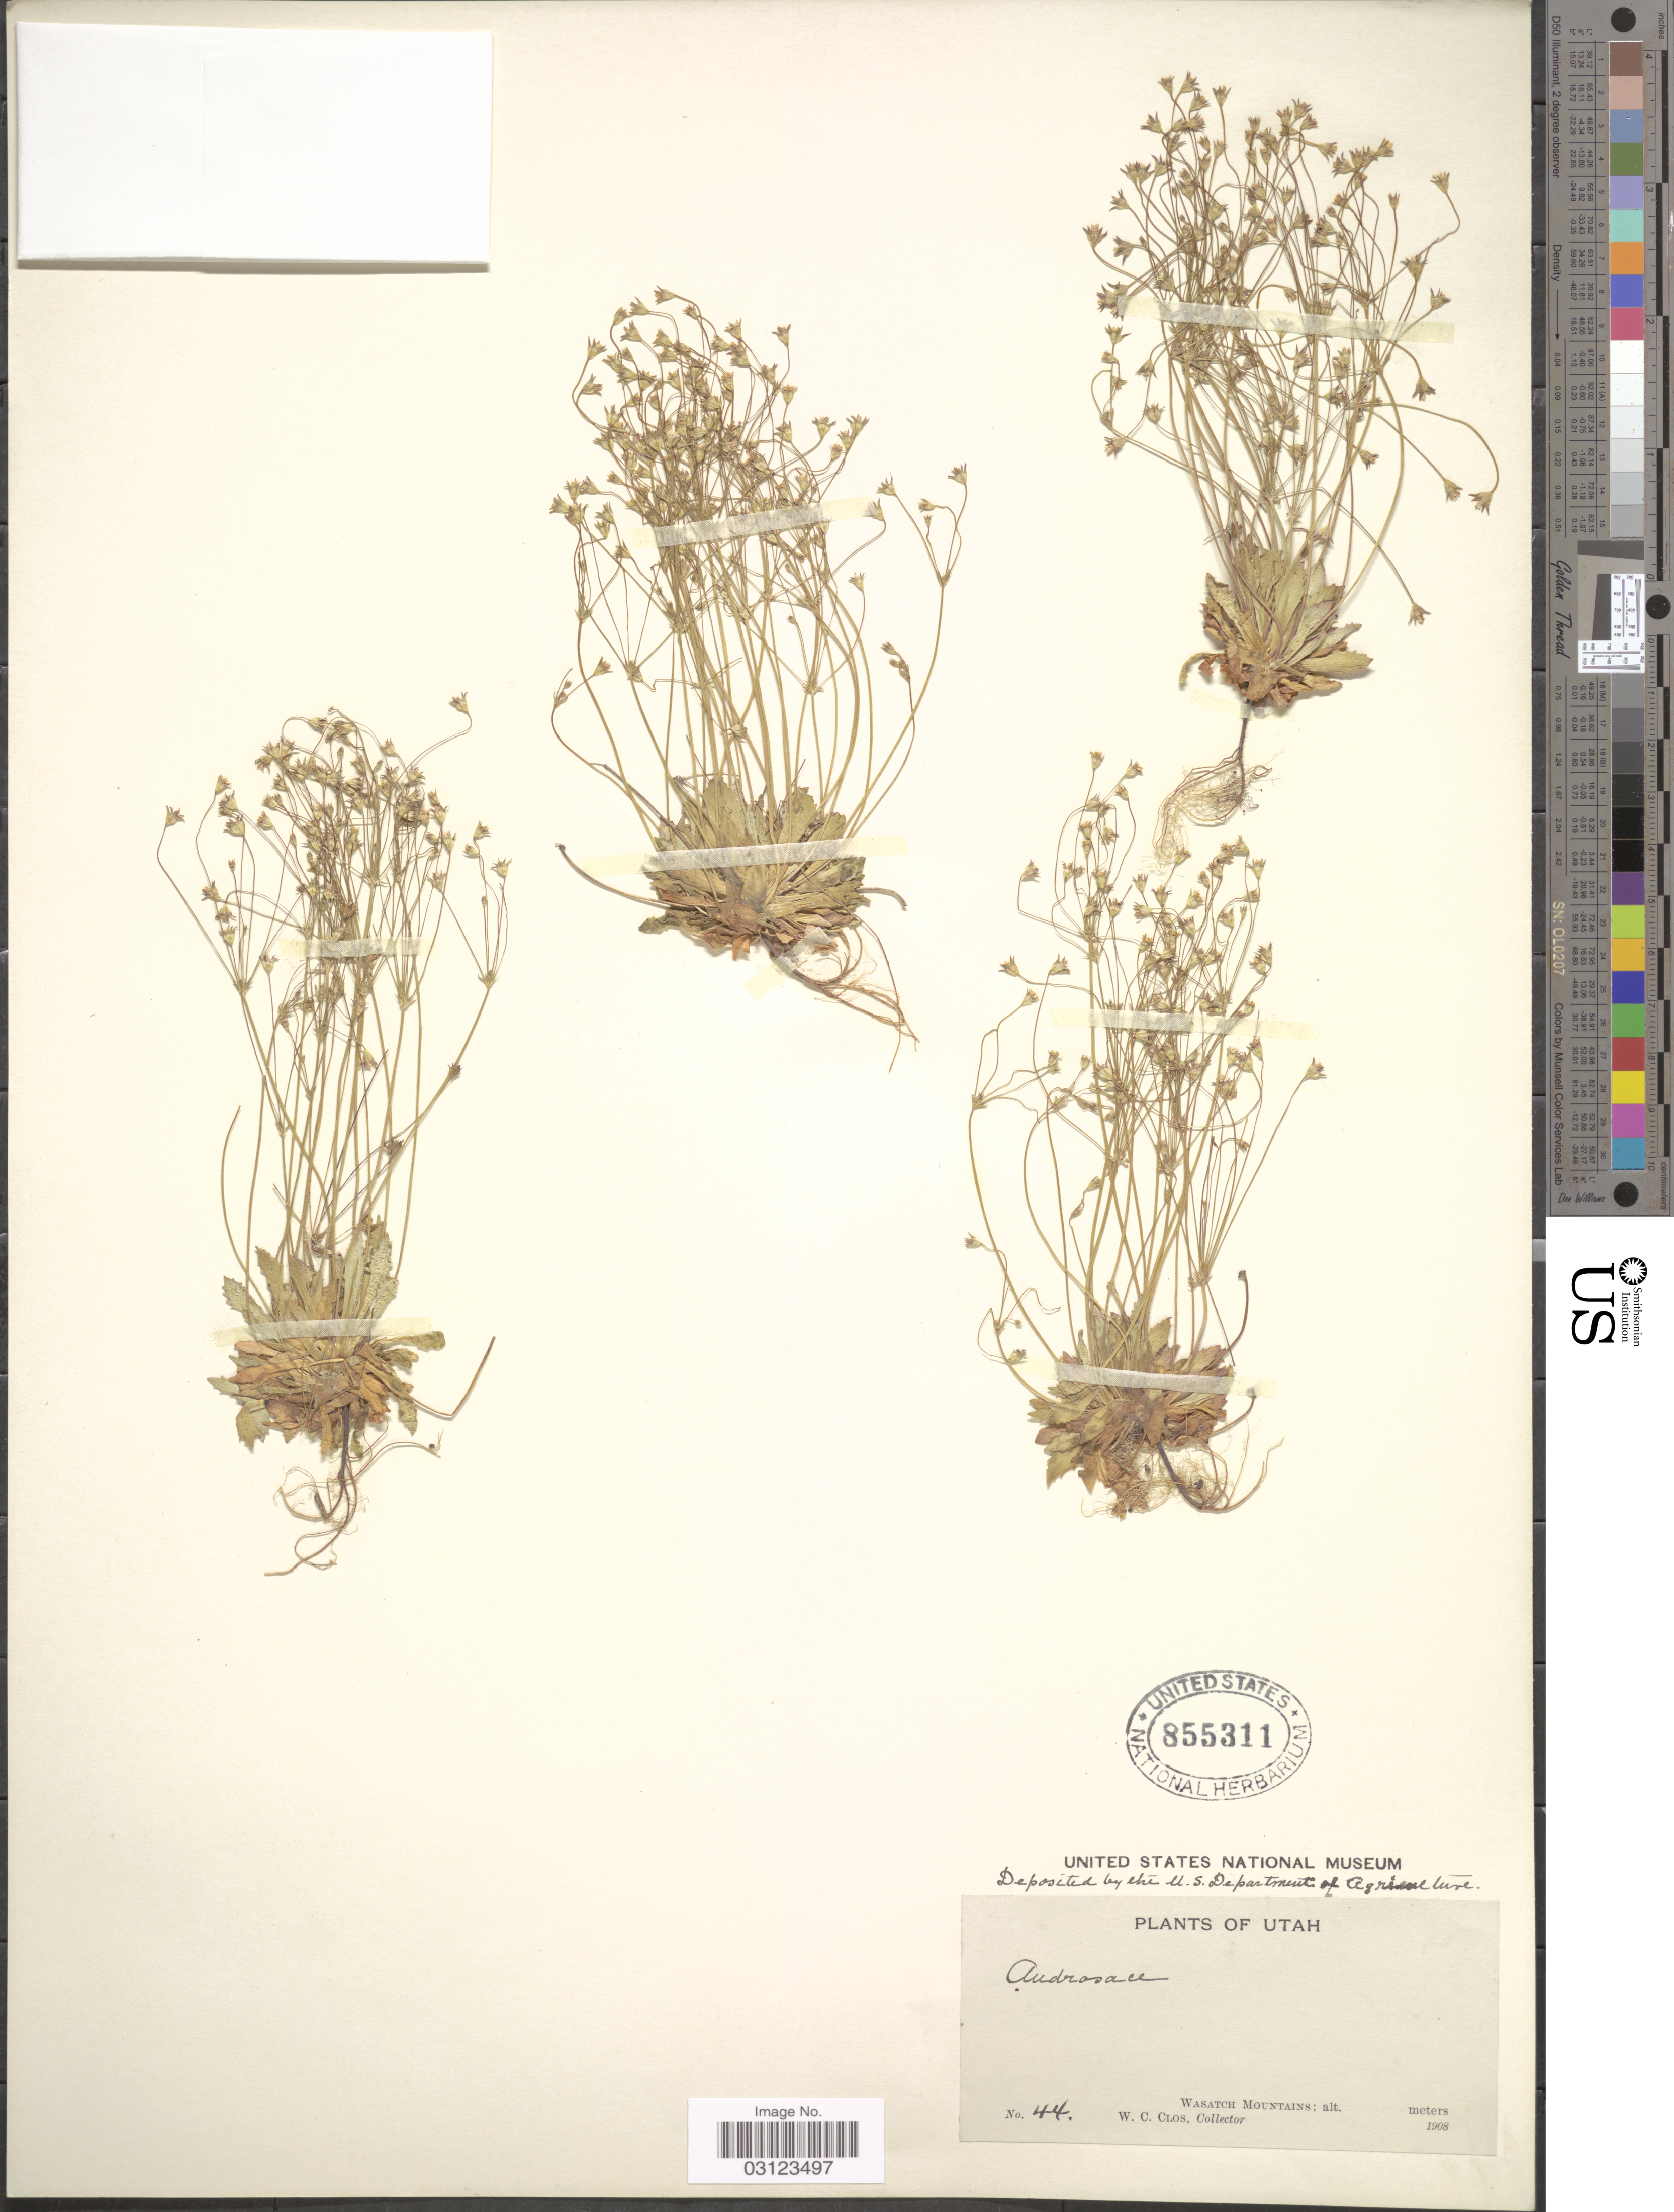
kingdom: Plantae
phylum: Tracheophyta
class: Magnoliopsida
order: Ericales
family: Primulaceae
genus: Androsace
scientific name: Androsace septentrionalis var. puberulenta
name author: (Rydb.) R. Knuth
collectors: W. C. Clos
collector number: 44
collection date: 1908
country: United States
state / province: Utah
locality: Wasatch Mountains.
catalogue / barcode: US 855311